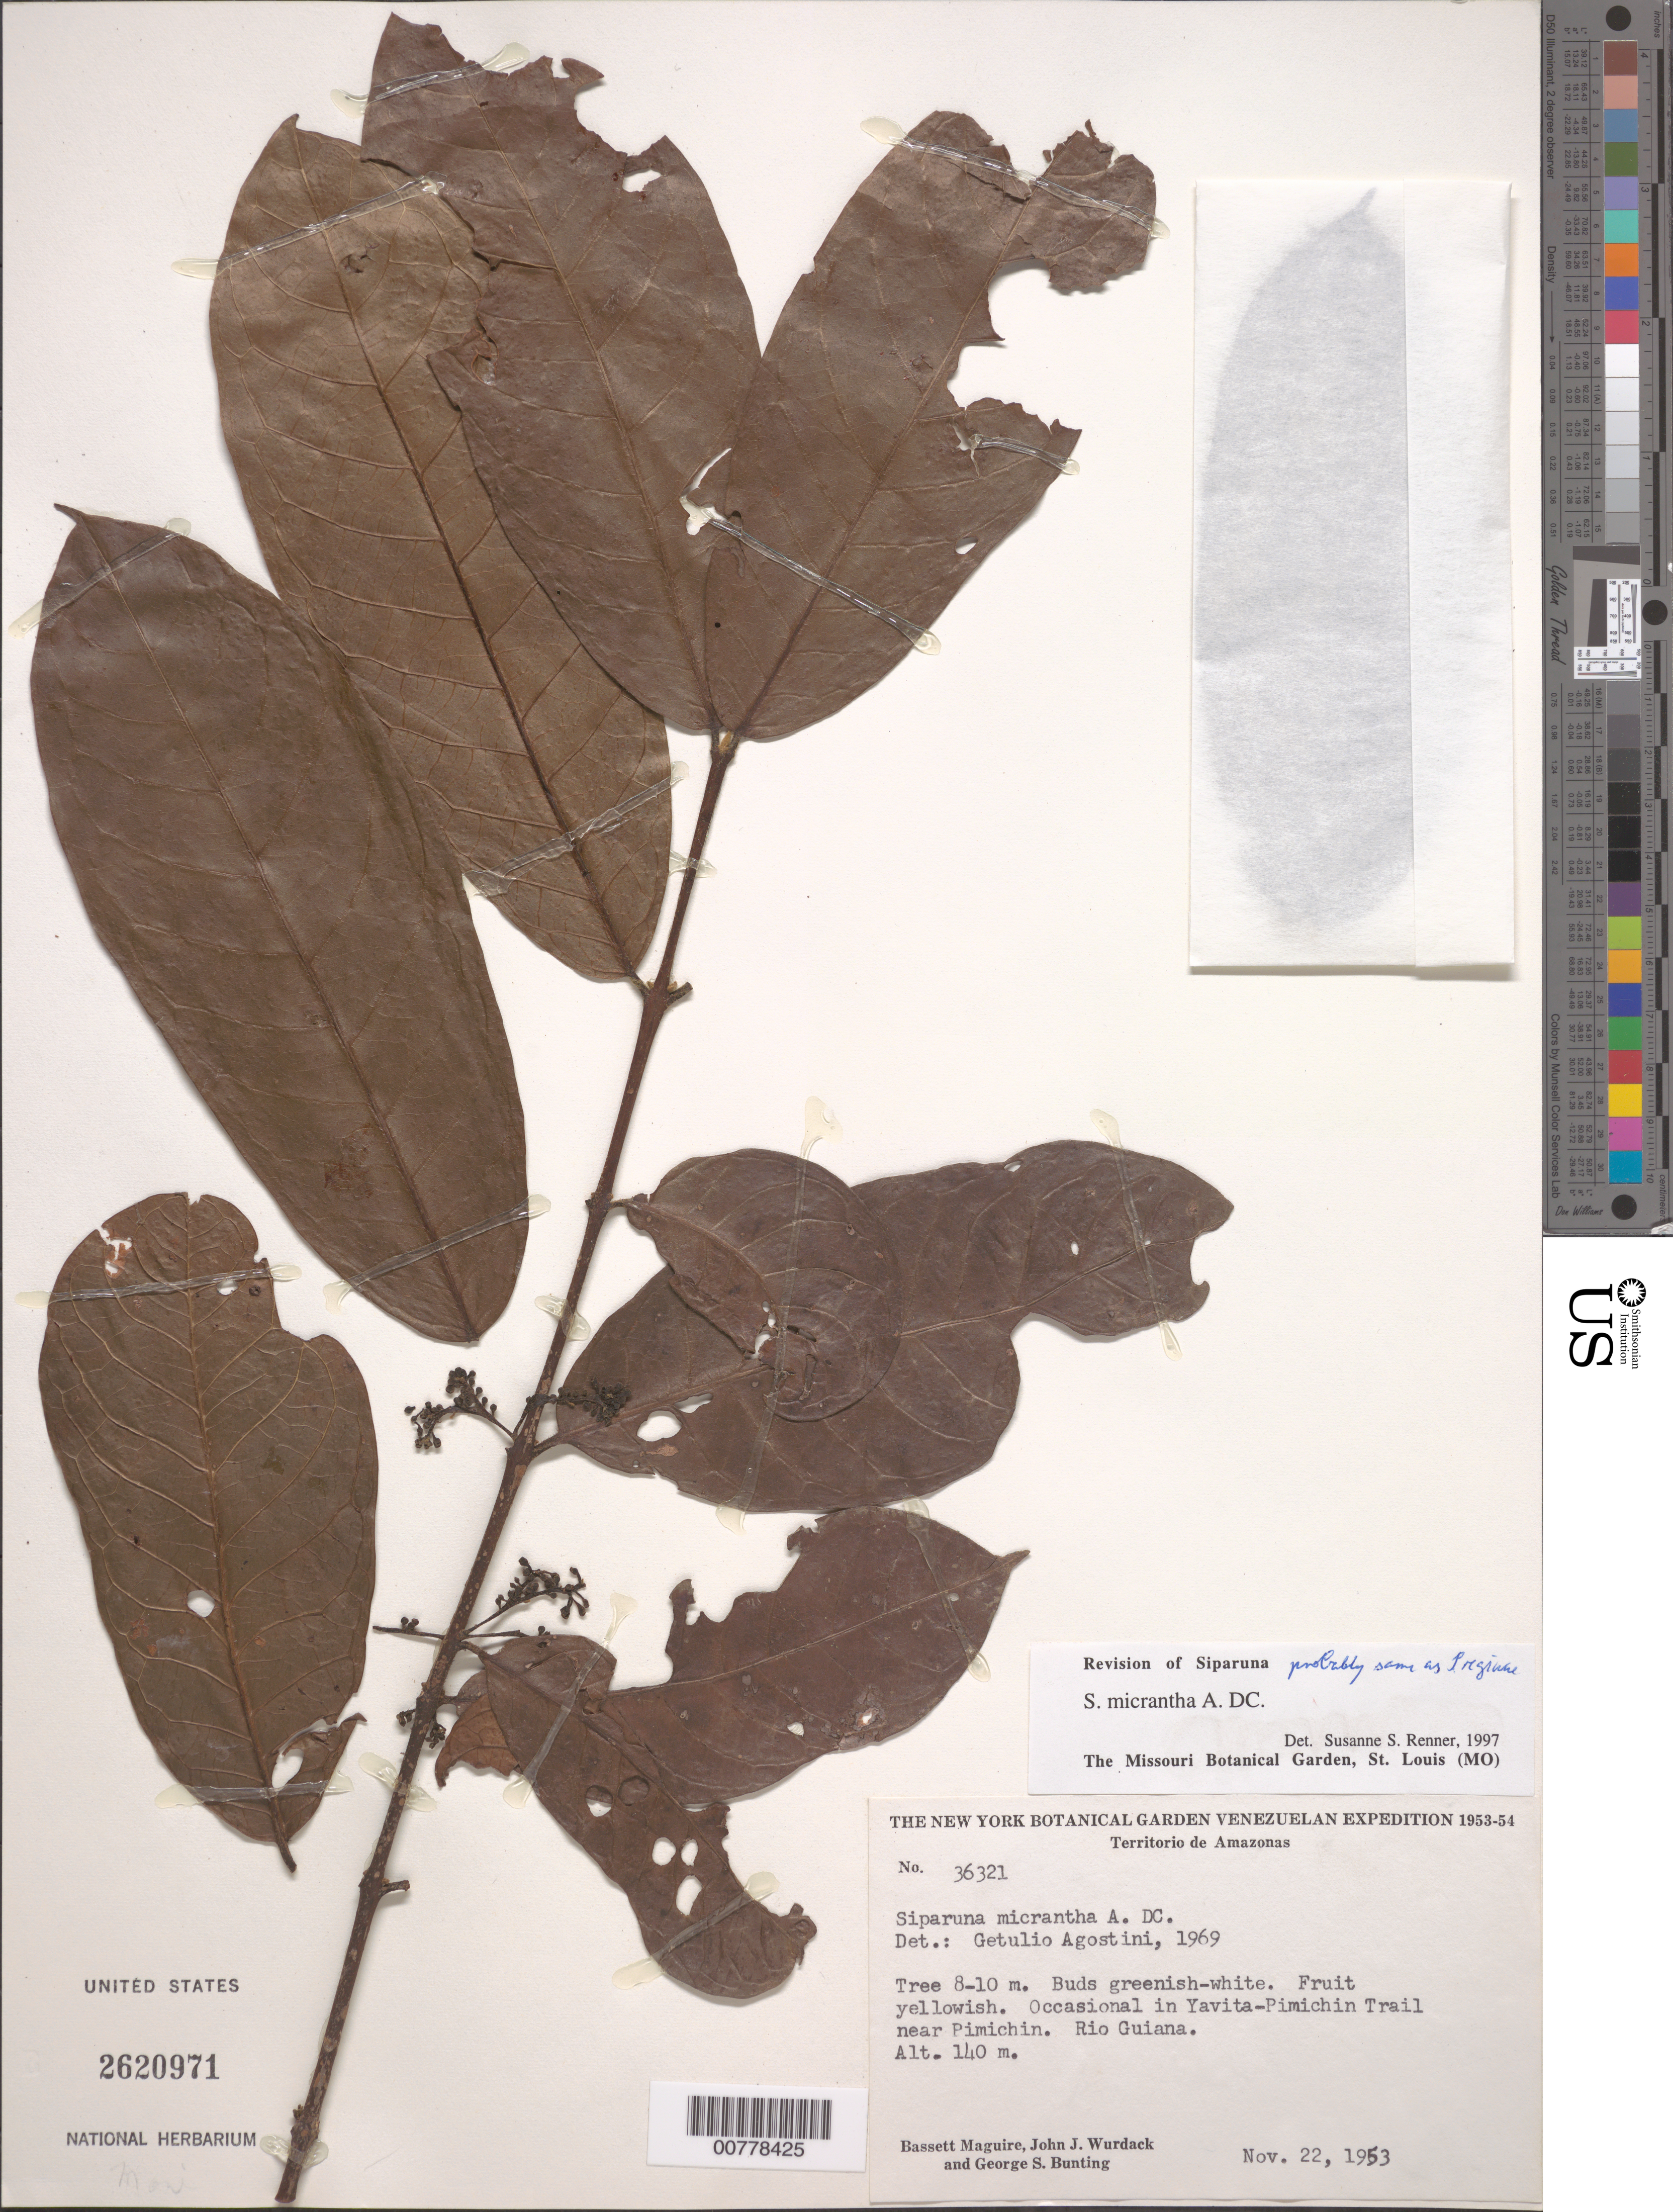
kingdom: Plantae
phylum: Tracheophyta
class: Magnoliopsida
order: Laurales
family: Siparunaceae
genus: Siparuna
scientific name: Siparuna micrantha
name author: A. DC.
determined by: Renner, S. S.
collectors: B. Maguire, J. J. Wurdack & G. S. Bunting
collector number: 36321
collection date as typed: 22-Nov-53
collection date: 1953-11-22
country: Venezuela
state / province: Amazonas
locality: Yavita-Pimichin trail, near Pimichín. Rio Guiana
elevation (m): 140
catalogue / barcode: US 2620971